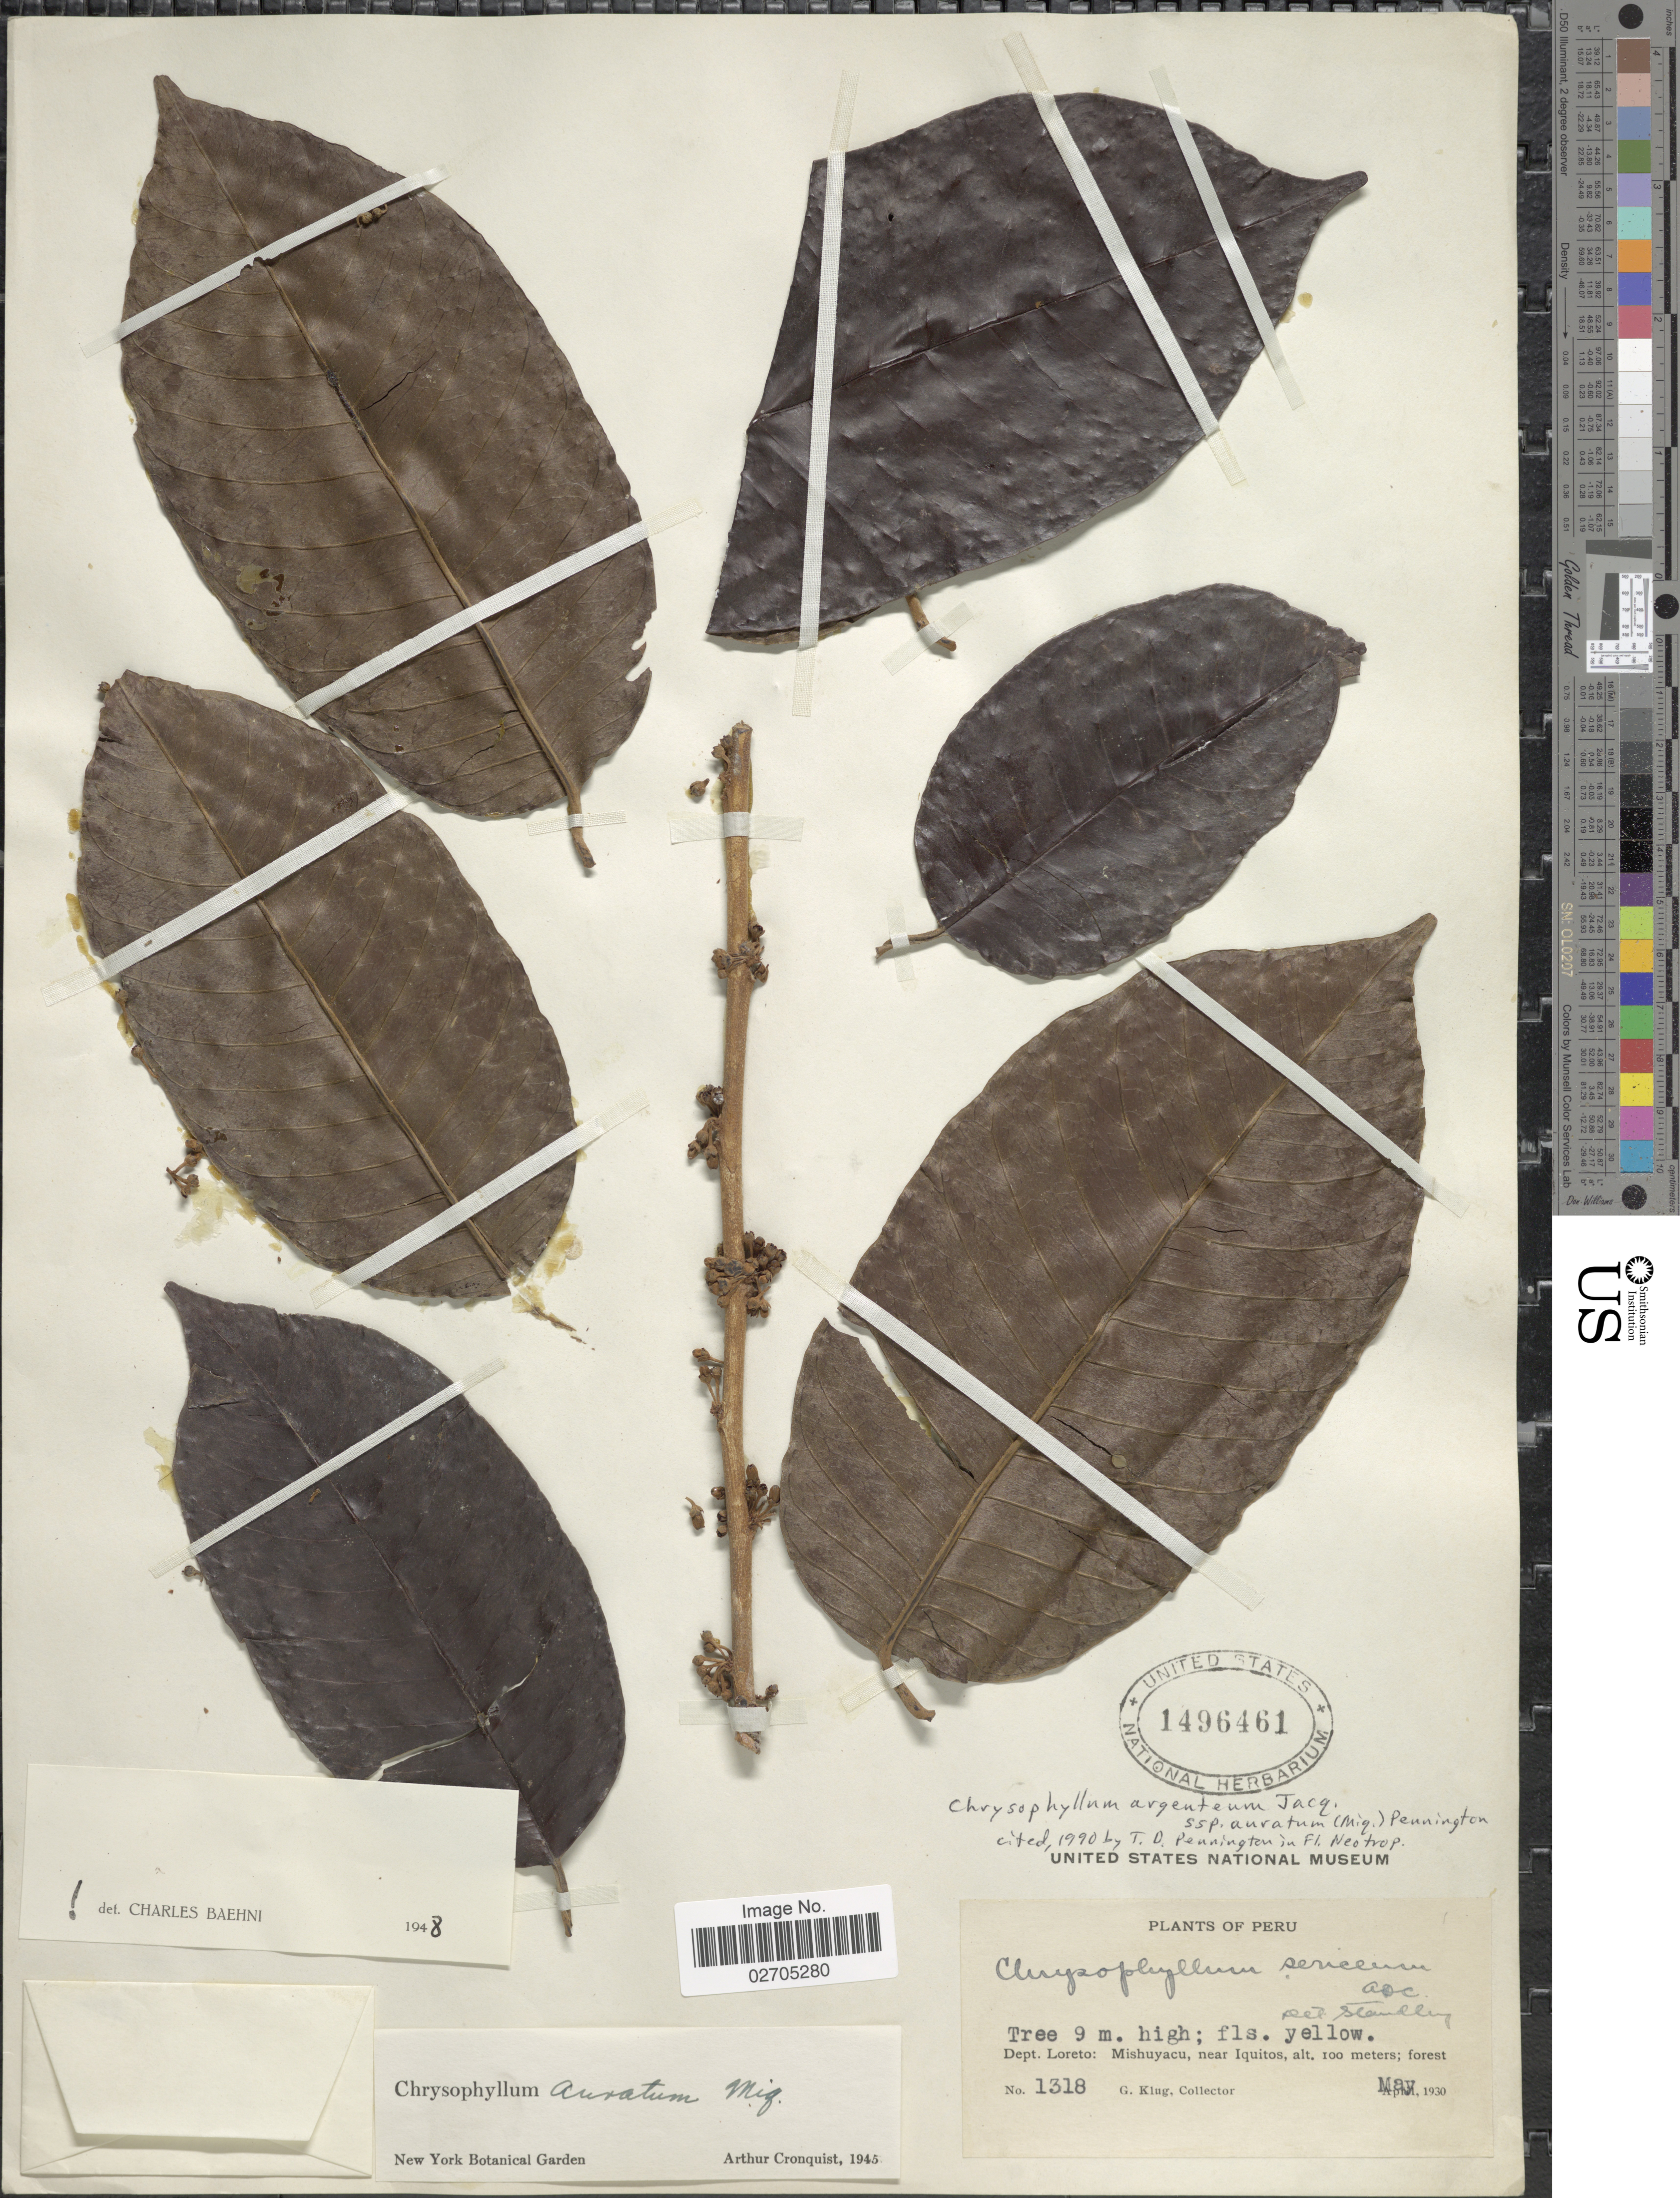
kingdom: Plantae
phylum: Tracheophyta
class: Magnoliopsida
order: Ericales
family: Sapotaceae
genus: Chrysophyllum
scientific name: Chrysophyllum argenteum subsp. auratum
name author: (Miq.) T.D. Penn.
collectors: G. Klug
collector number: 1318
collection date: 1930-05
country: Peru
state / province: Loreto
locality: Mishuyacu, near Iquitos.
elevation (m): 100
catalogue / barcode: US 1496461